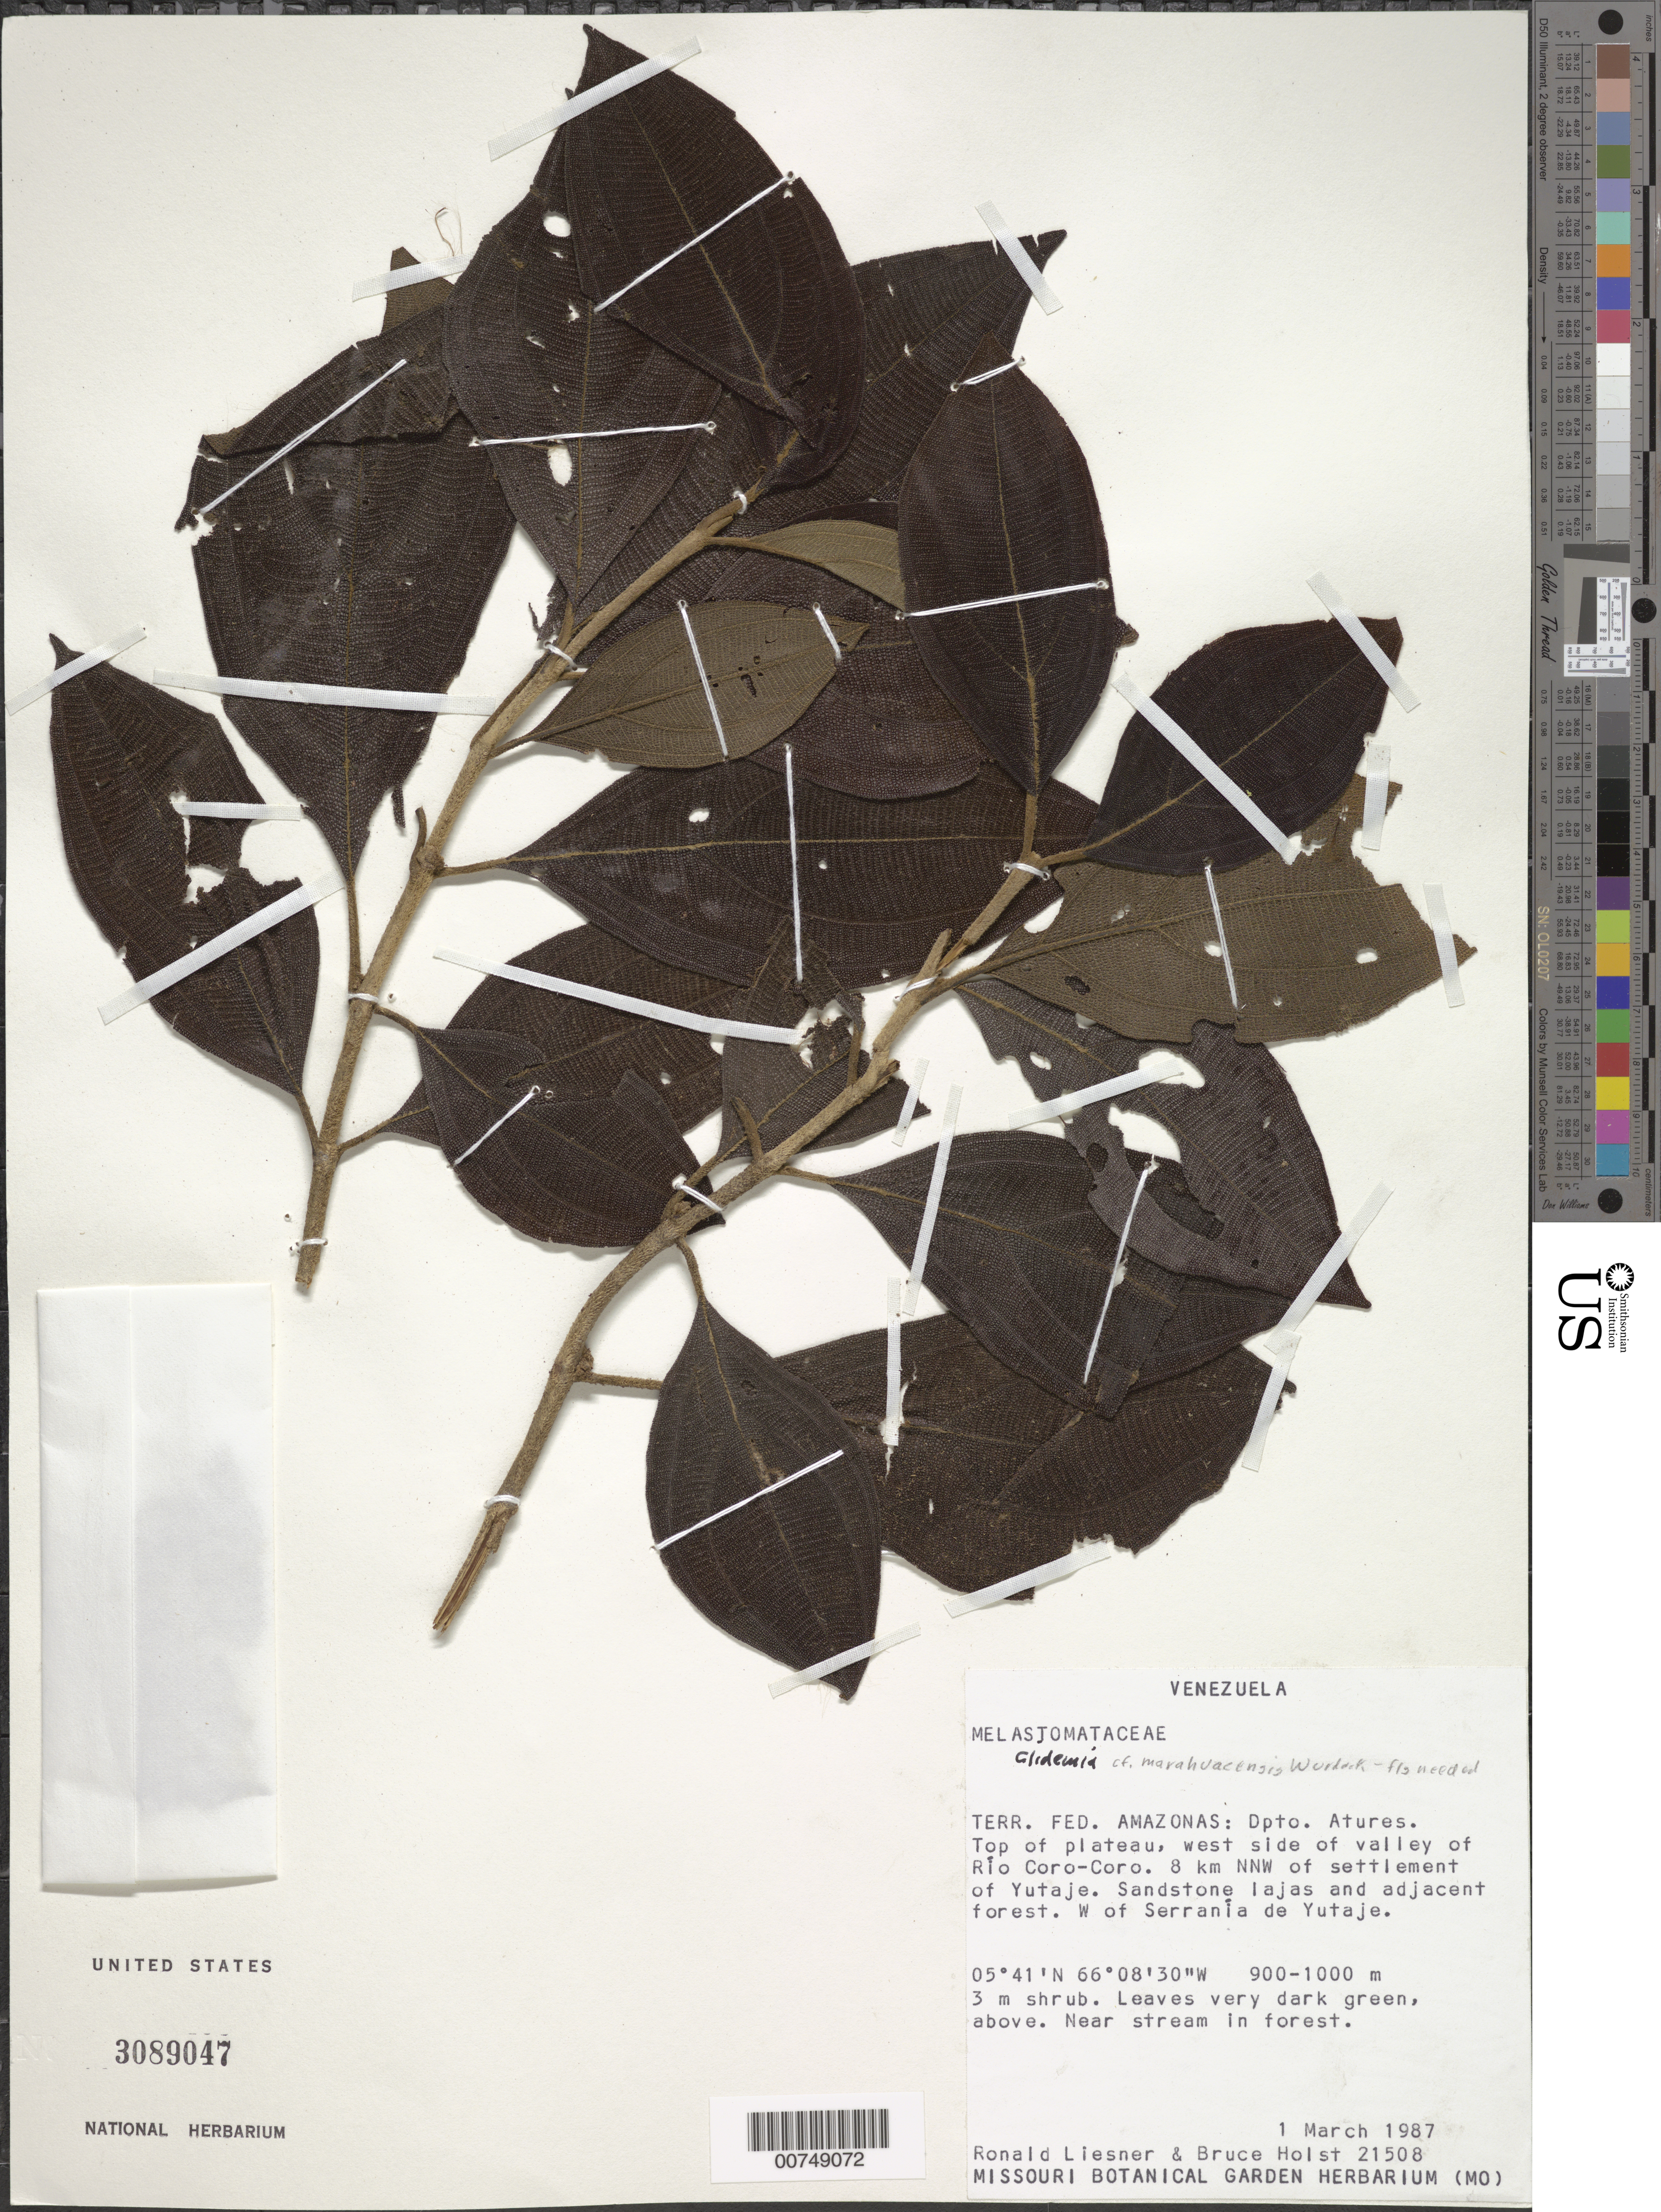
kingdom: Plantae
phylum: Tracheophyta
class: Magnoliopsida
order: Myrtales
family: Melastomataceae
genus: Clidemia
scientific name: Clidemia marahuacensis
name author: Wurdack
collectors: R. L. Liesner & B. Holst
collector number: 21508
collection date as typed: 1-Mar-87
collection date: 1987-03-01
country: Venezuela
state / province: Amazonas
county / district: Atures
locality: Río Coro-Coro, top of plateau, west side of valley, 8 km NNW of settlement of Yutajé; W of Serrania de Yutajé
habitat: Sandstone lajas and adjacent forest; near stream in forest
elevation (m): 900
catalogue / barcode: US 3089047